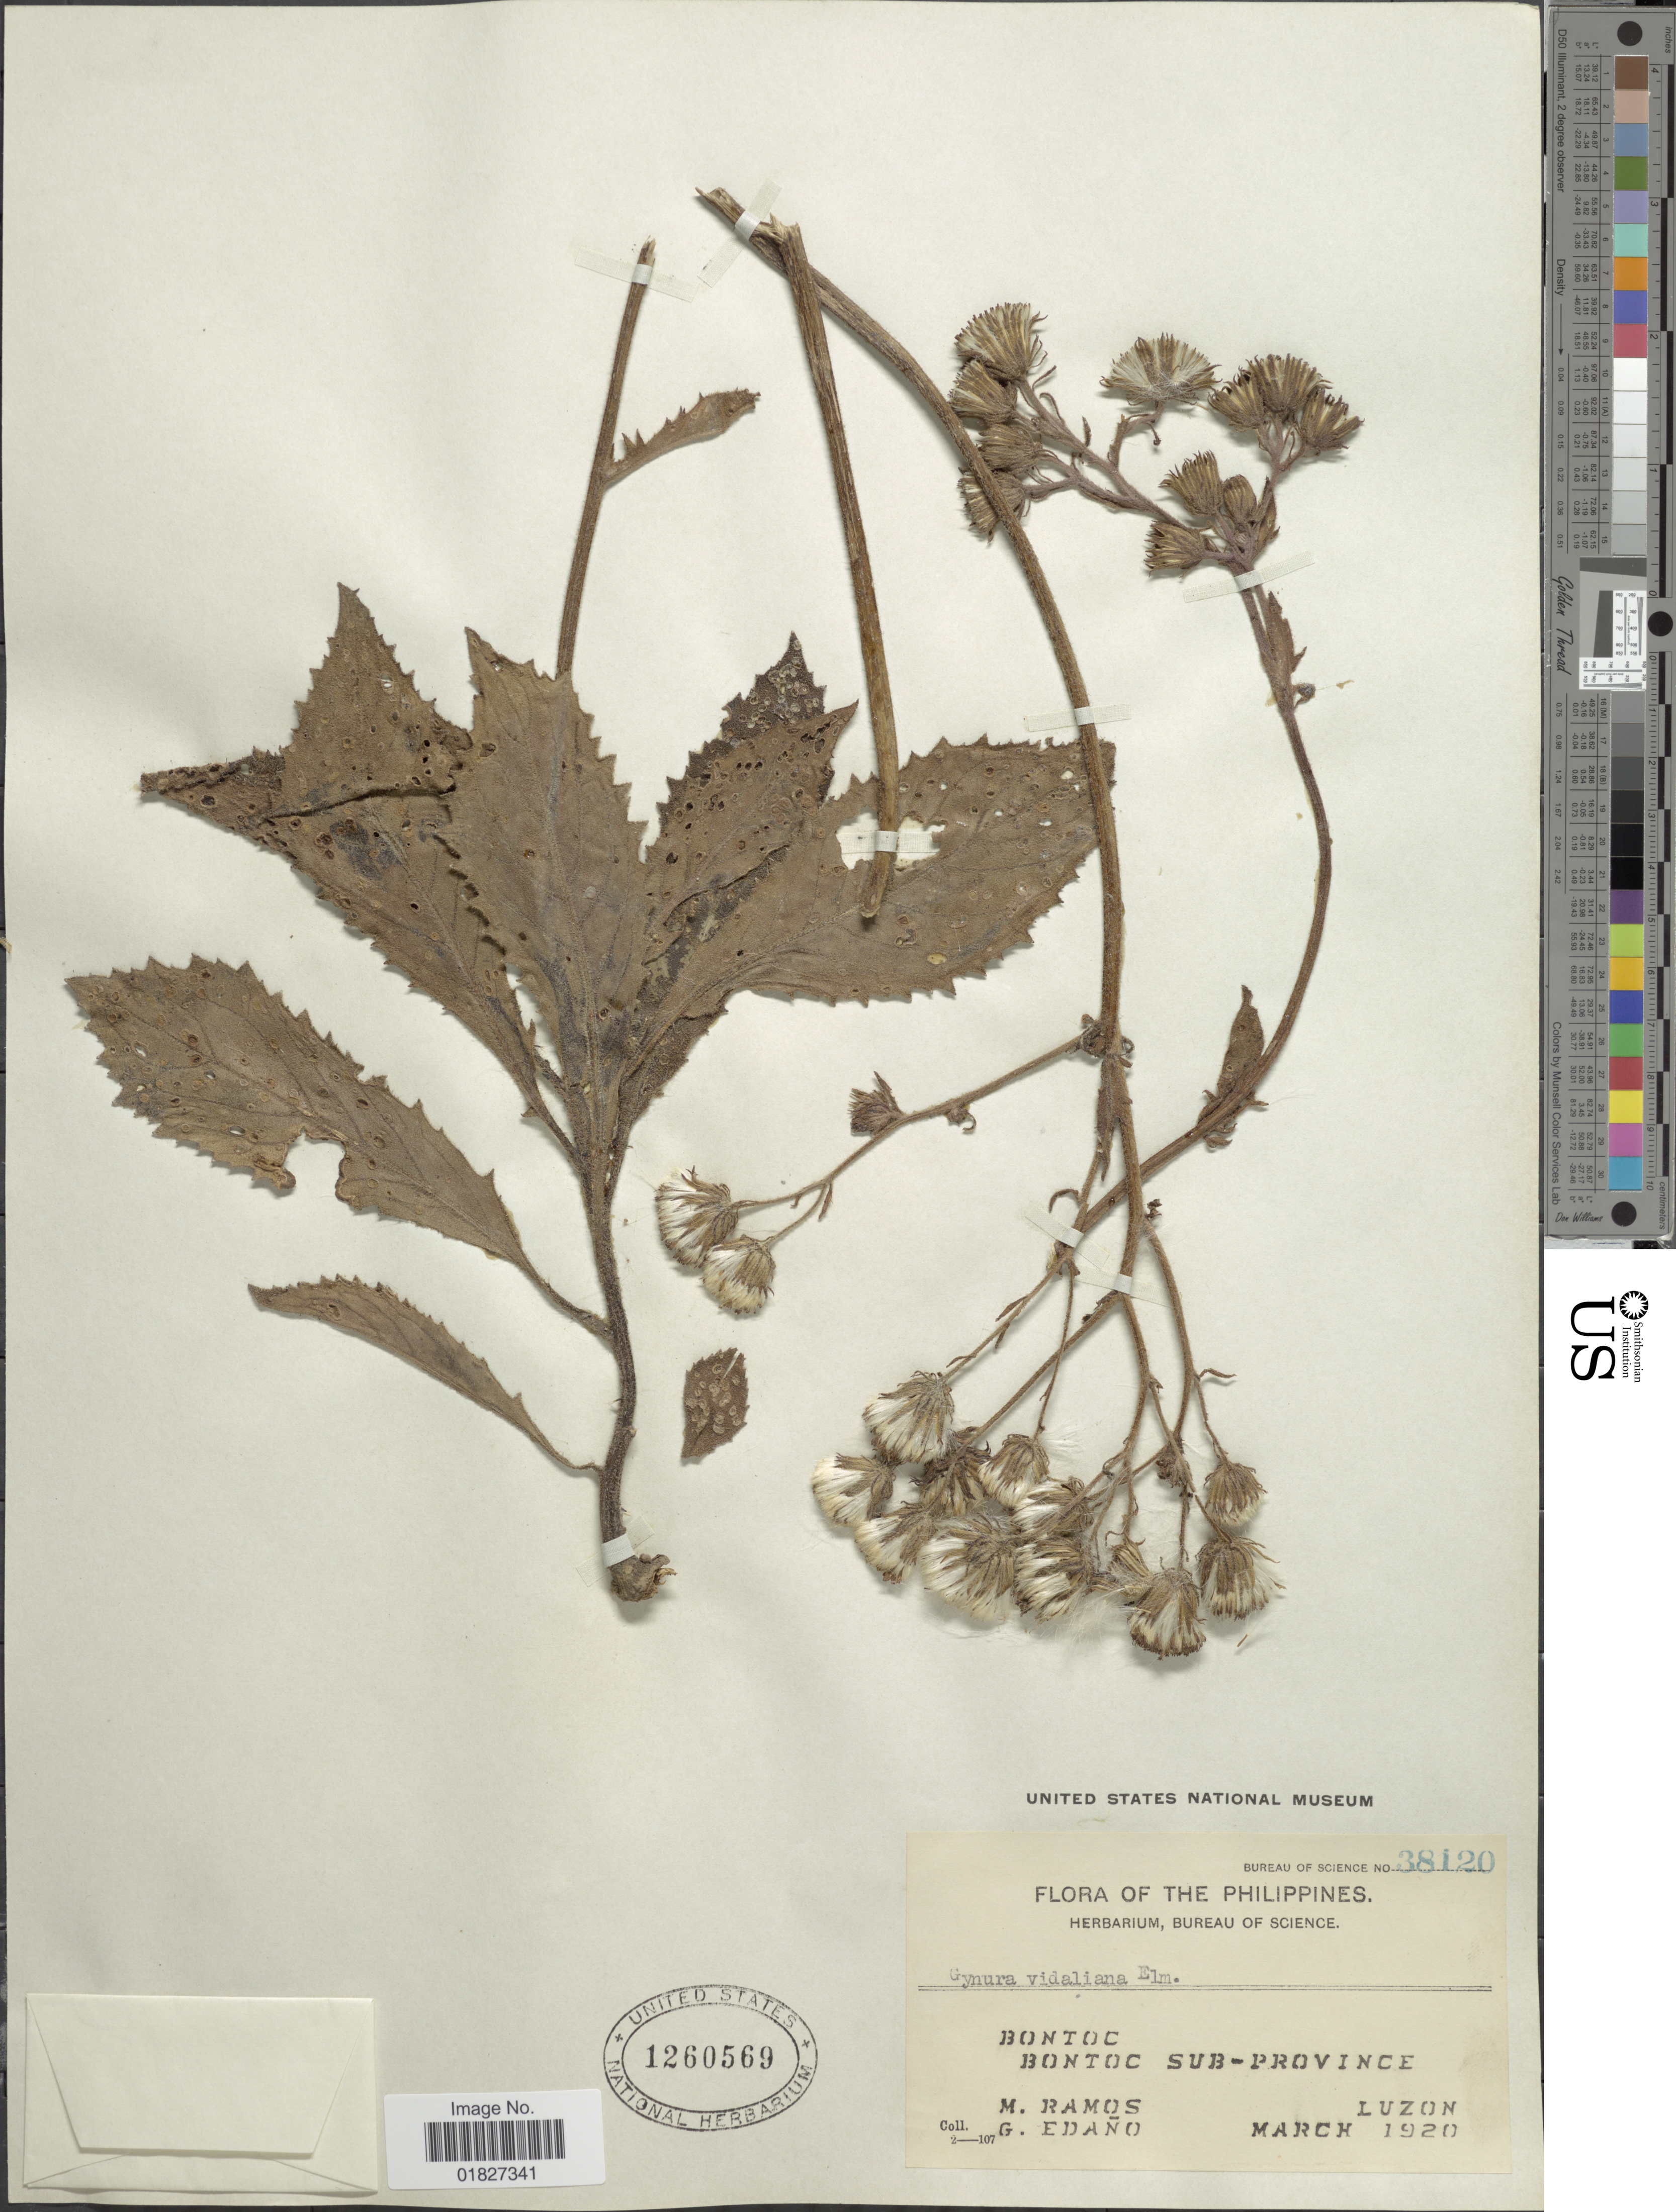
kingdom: Plantae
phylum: Tracheophyta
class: Magnoliopsida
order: Asterales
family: Asteraceae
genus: Gynura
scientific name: Gynura vidaliana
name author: Elmer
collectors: M. Ramos & G. Edaño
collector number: Bureau of Science 38120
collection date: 1920-03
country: Philippines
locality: Bontoc, Bontoc Sub-Province, Luzon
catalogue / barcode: US 1260569